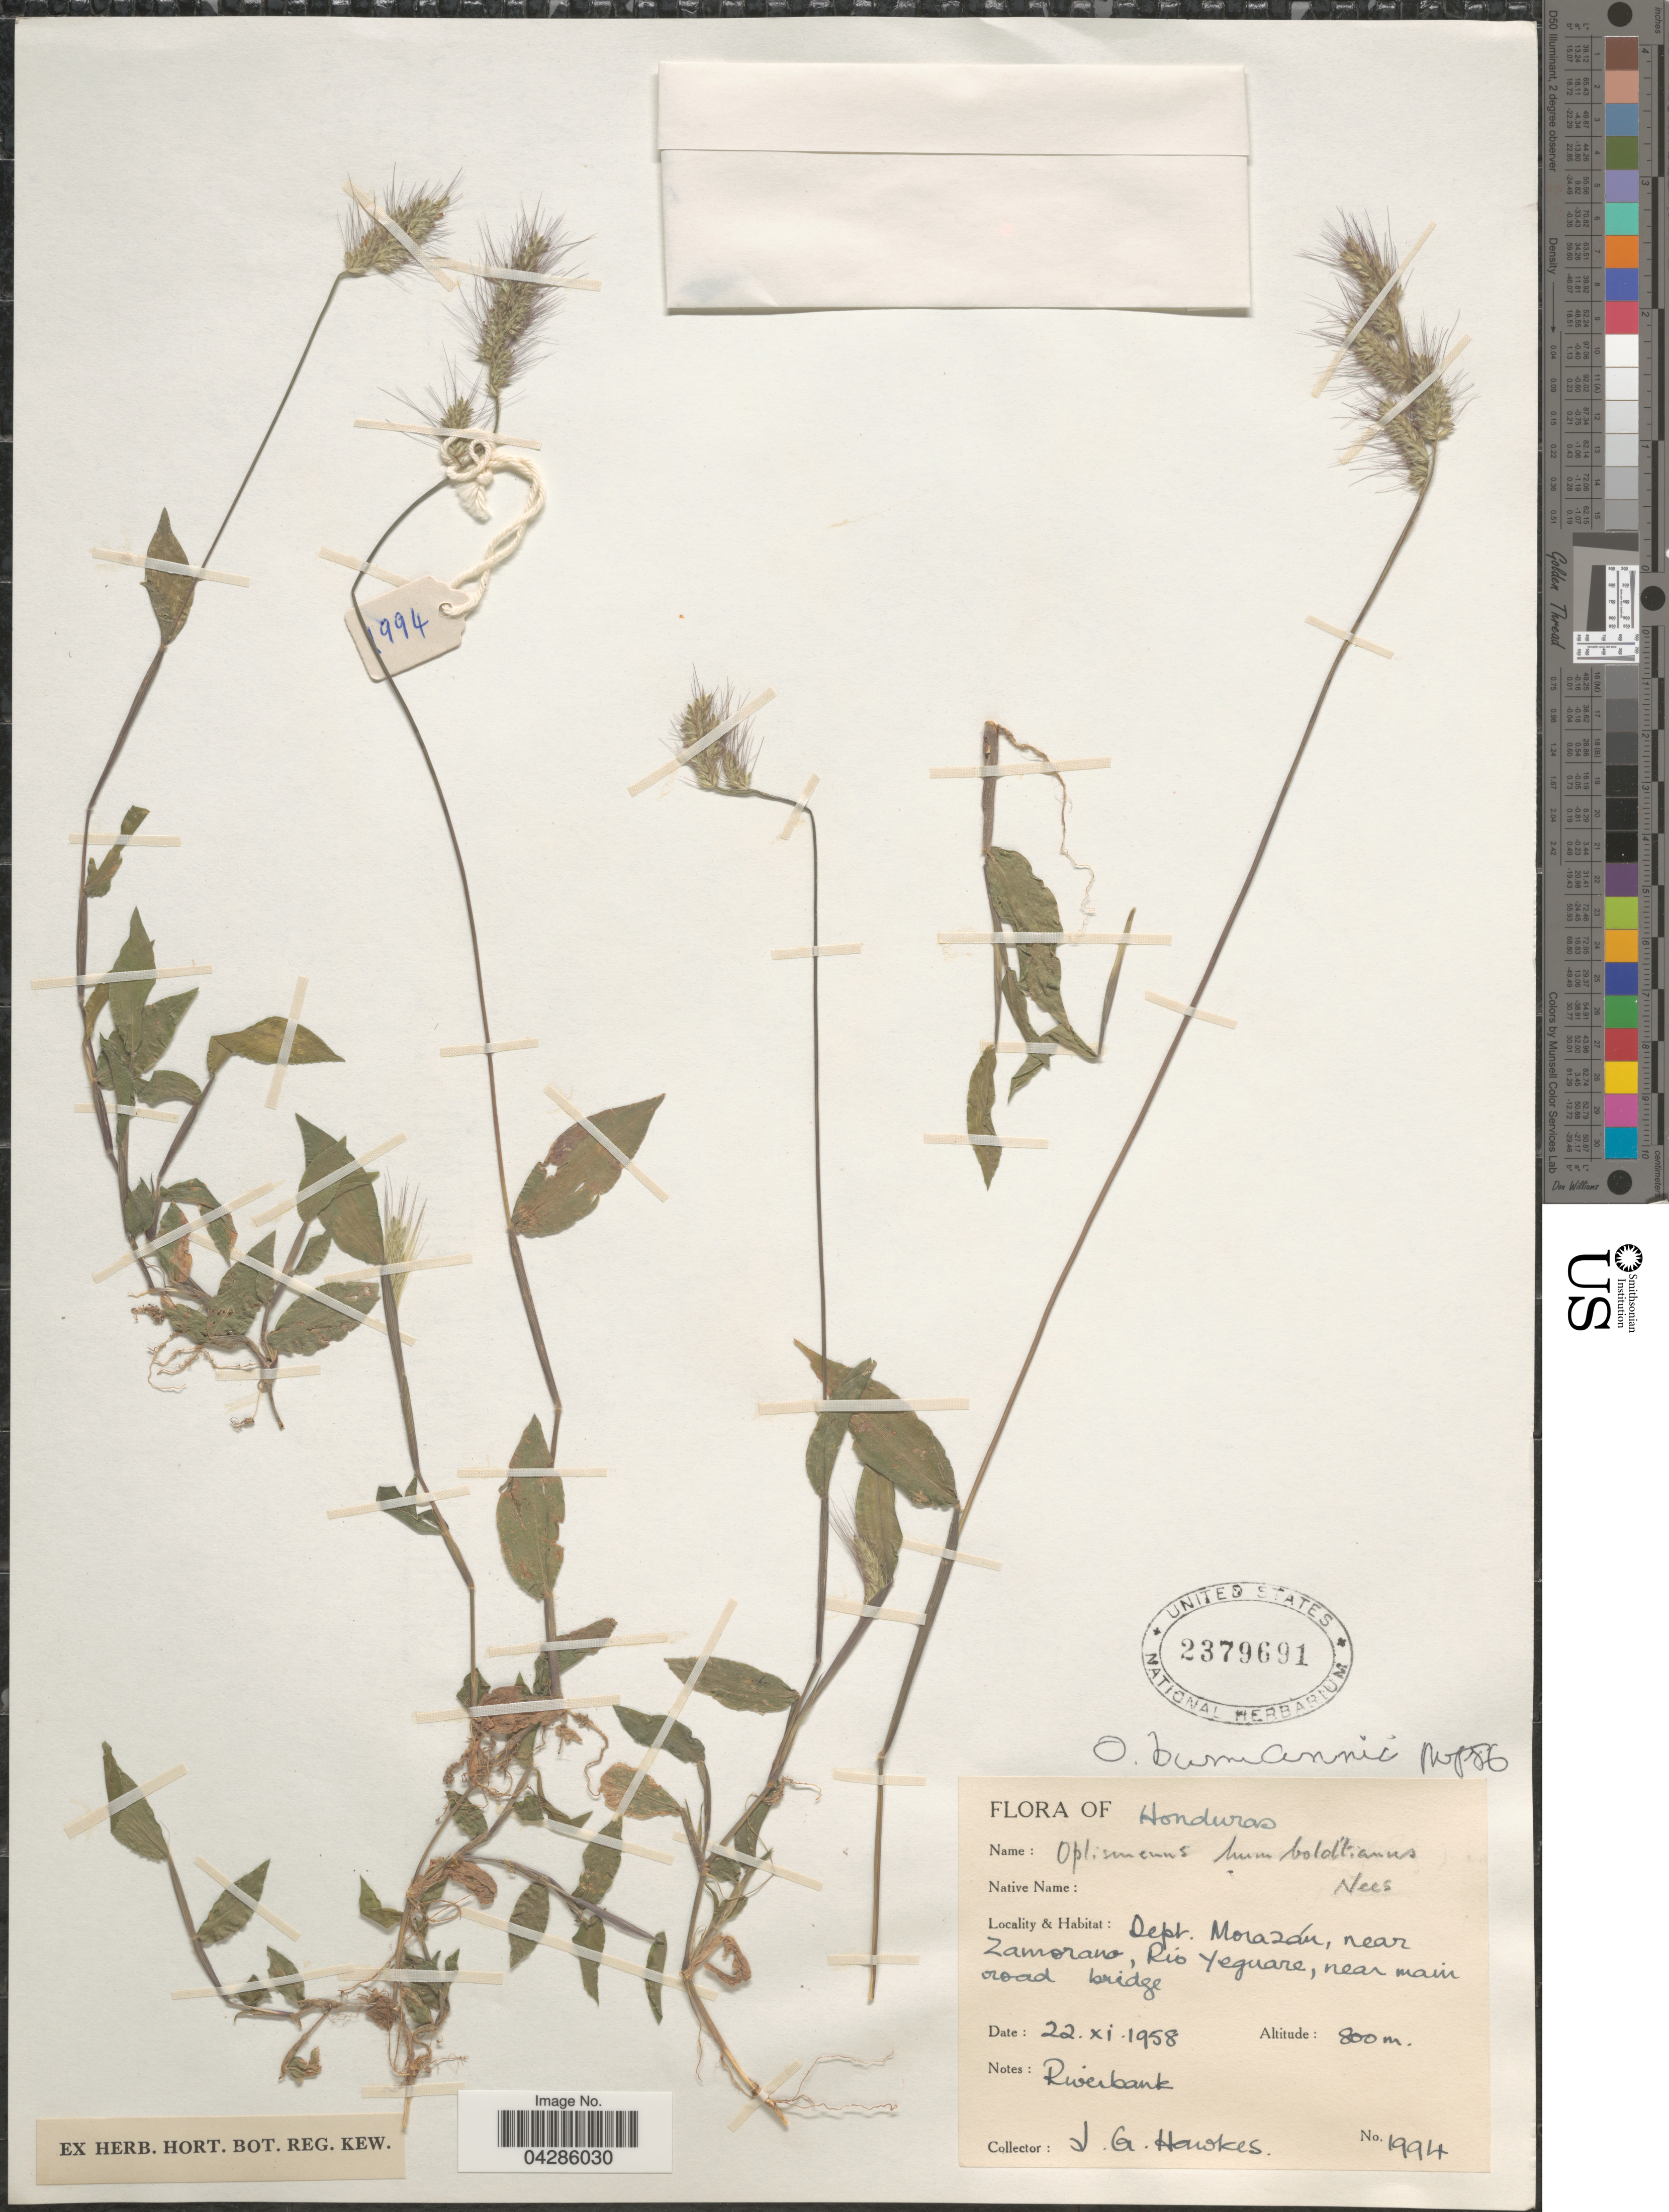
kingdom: Plantae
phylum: Tracheophyta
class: Liliopsida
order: Poales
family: Poaceae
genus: Oplismenus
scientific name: Oplismenus burmannii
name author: (Retz.) P. Beauv.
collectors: J. Hawkes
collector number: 1994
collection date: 1958-11-22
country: Honduras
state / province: Fco. Morazán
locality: Dept. Morazán, near Zamorano, Rio Yeguare, near main road bridge.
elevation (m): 800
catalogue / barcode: US 2379691